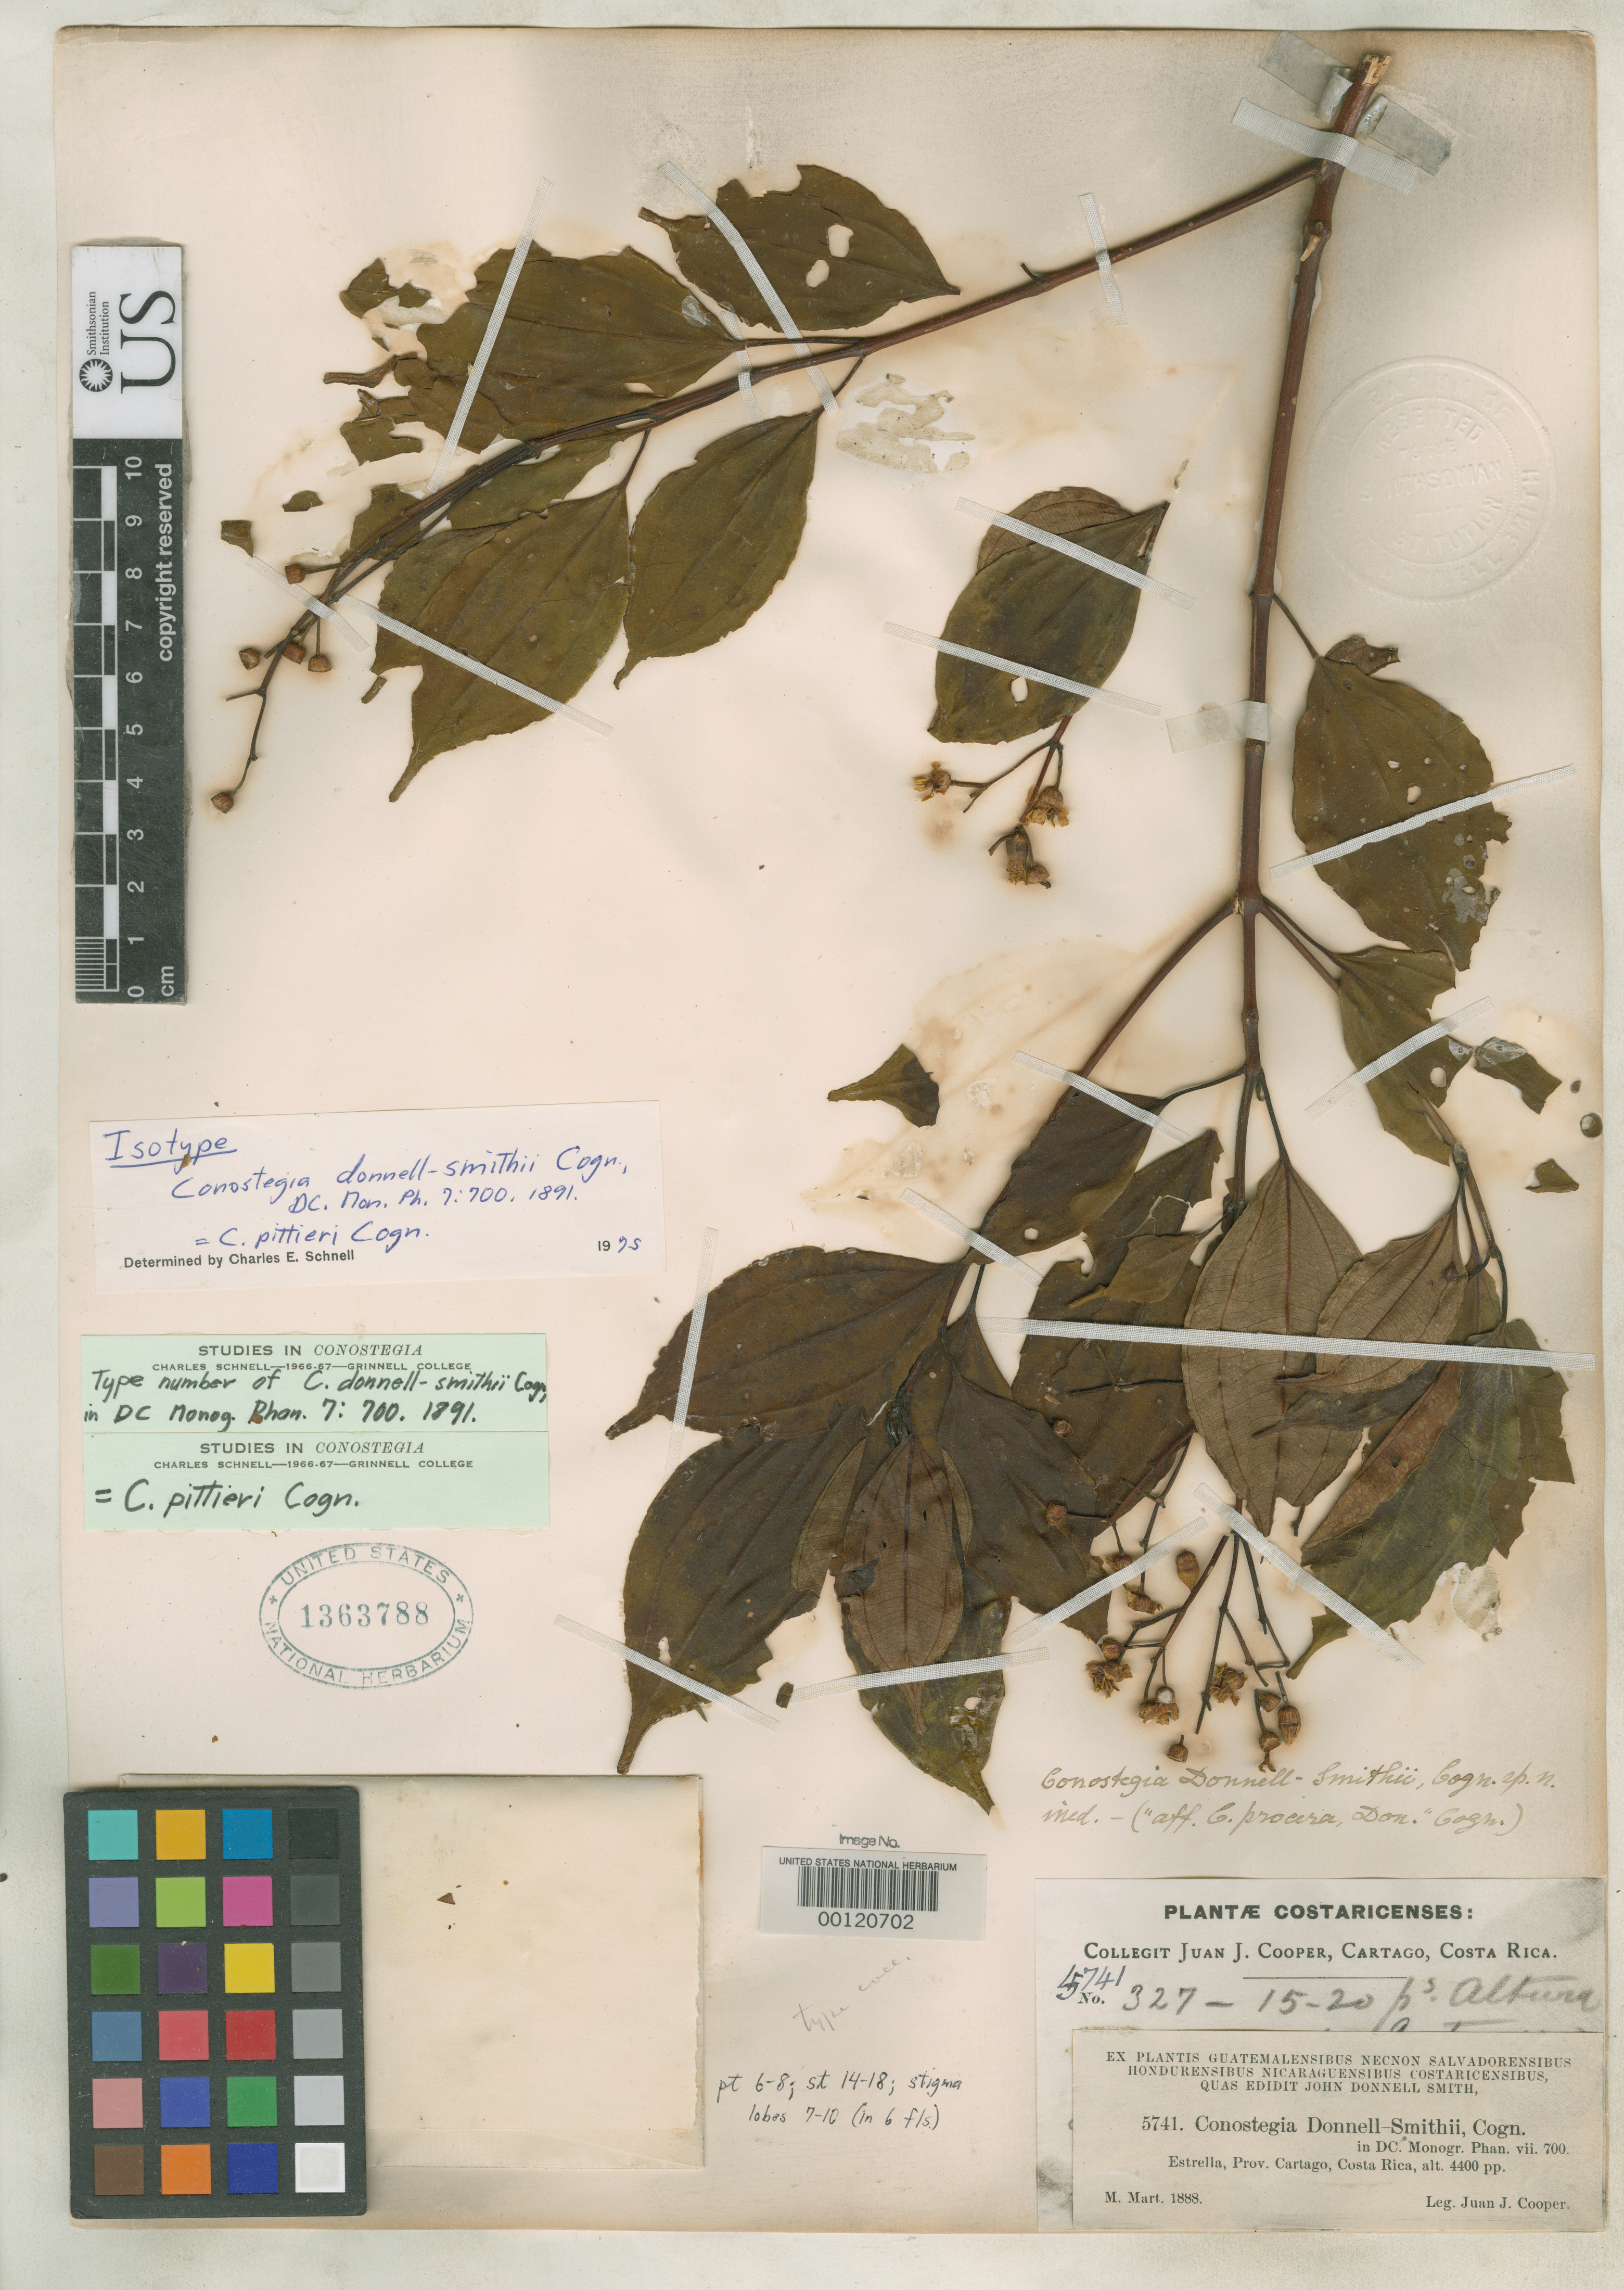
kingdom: Plantae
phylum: Tracheophyta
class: Magnoliopsida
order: Myrtales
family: Melastomataceae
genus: Conostegia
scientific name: Conostegia donnell-smithii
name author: Cogn. in A. DC.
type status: Isotype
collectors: J. J. Cooper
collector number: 327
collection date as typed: Mar 1888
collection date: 1888-03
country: Costa Rica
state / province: Cartago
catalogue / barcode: US 1363788